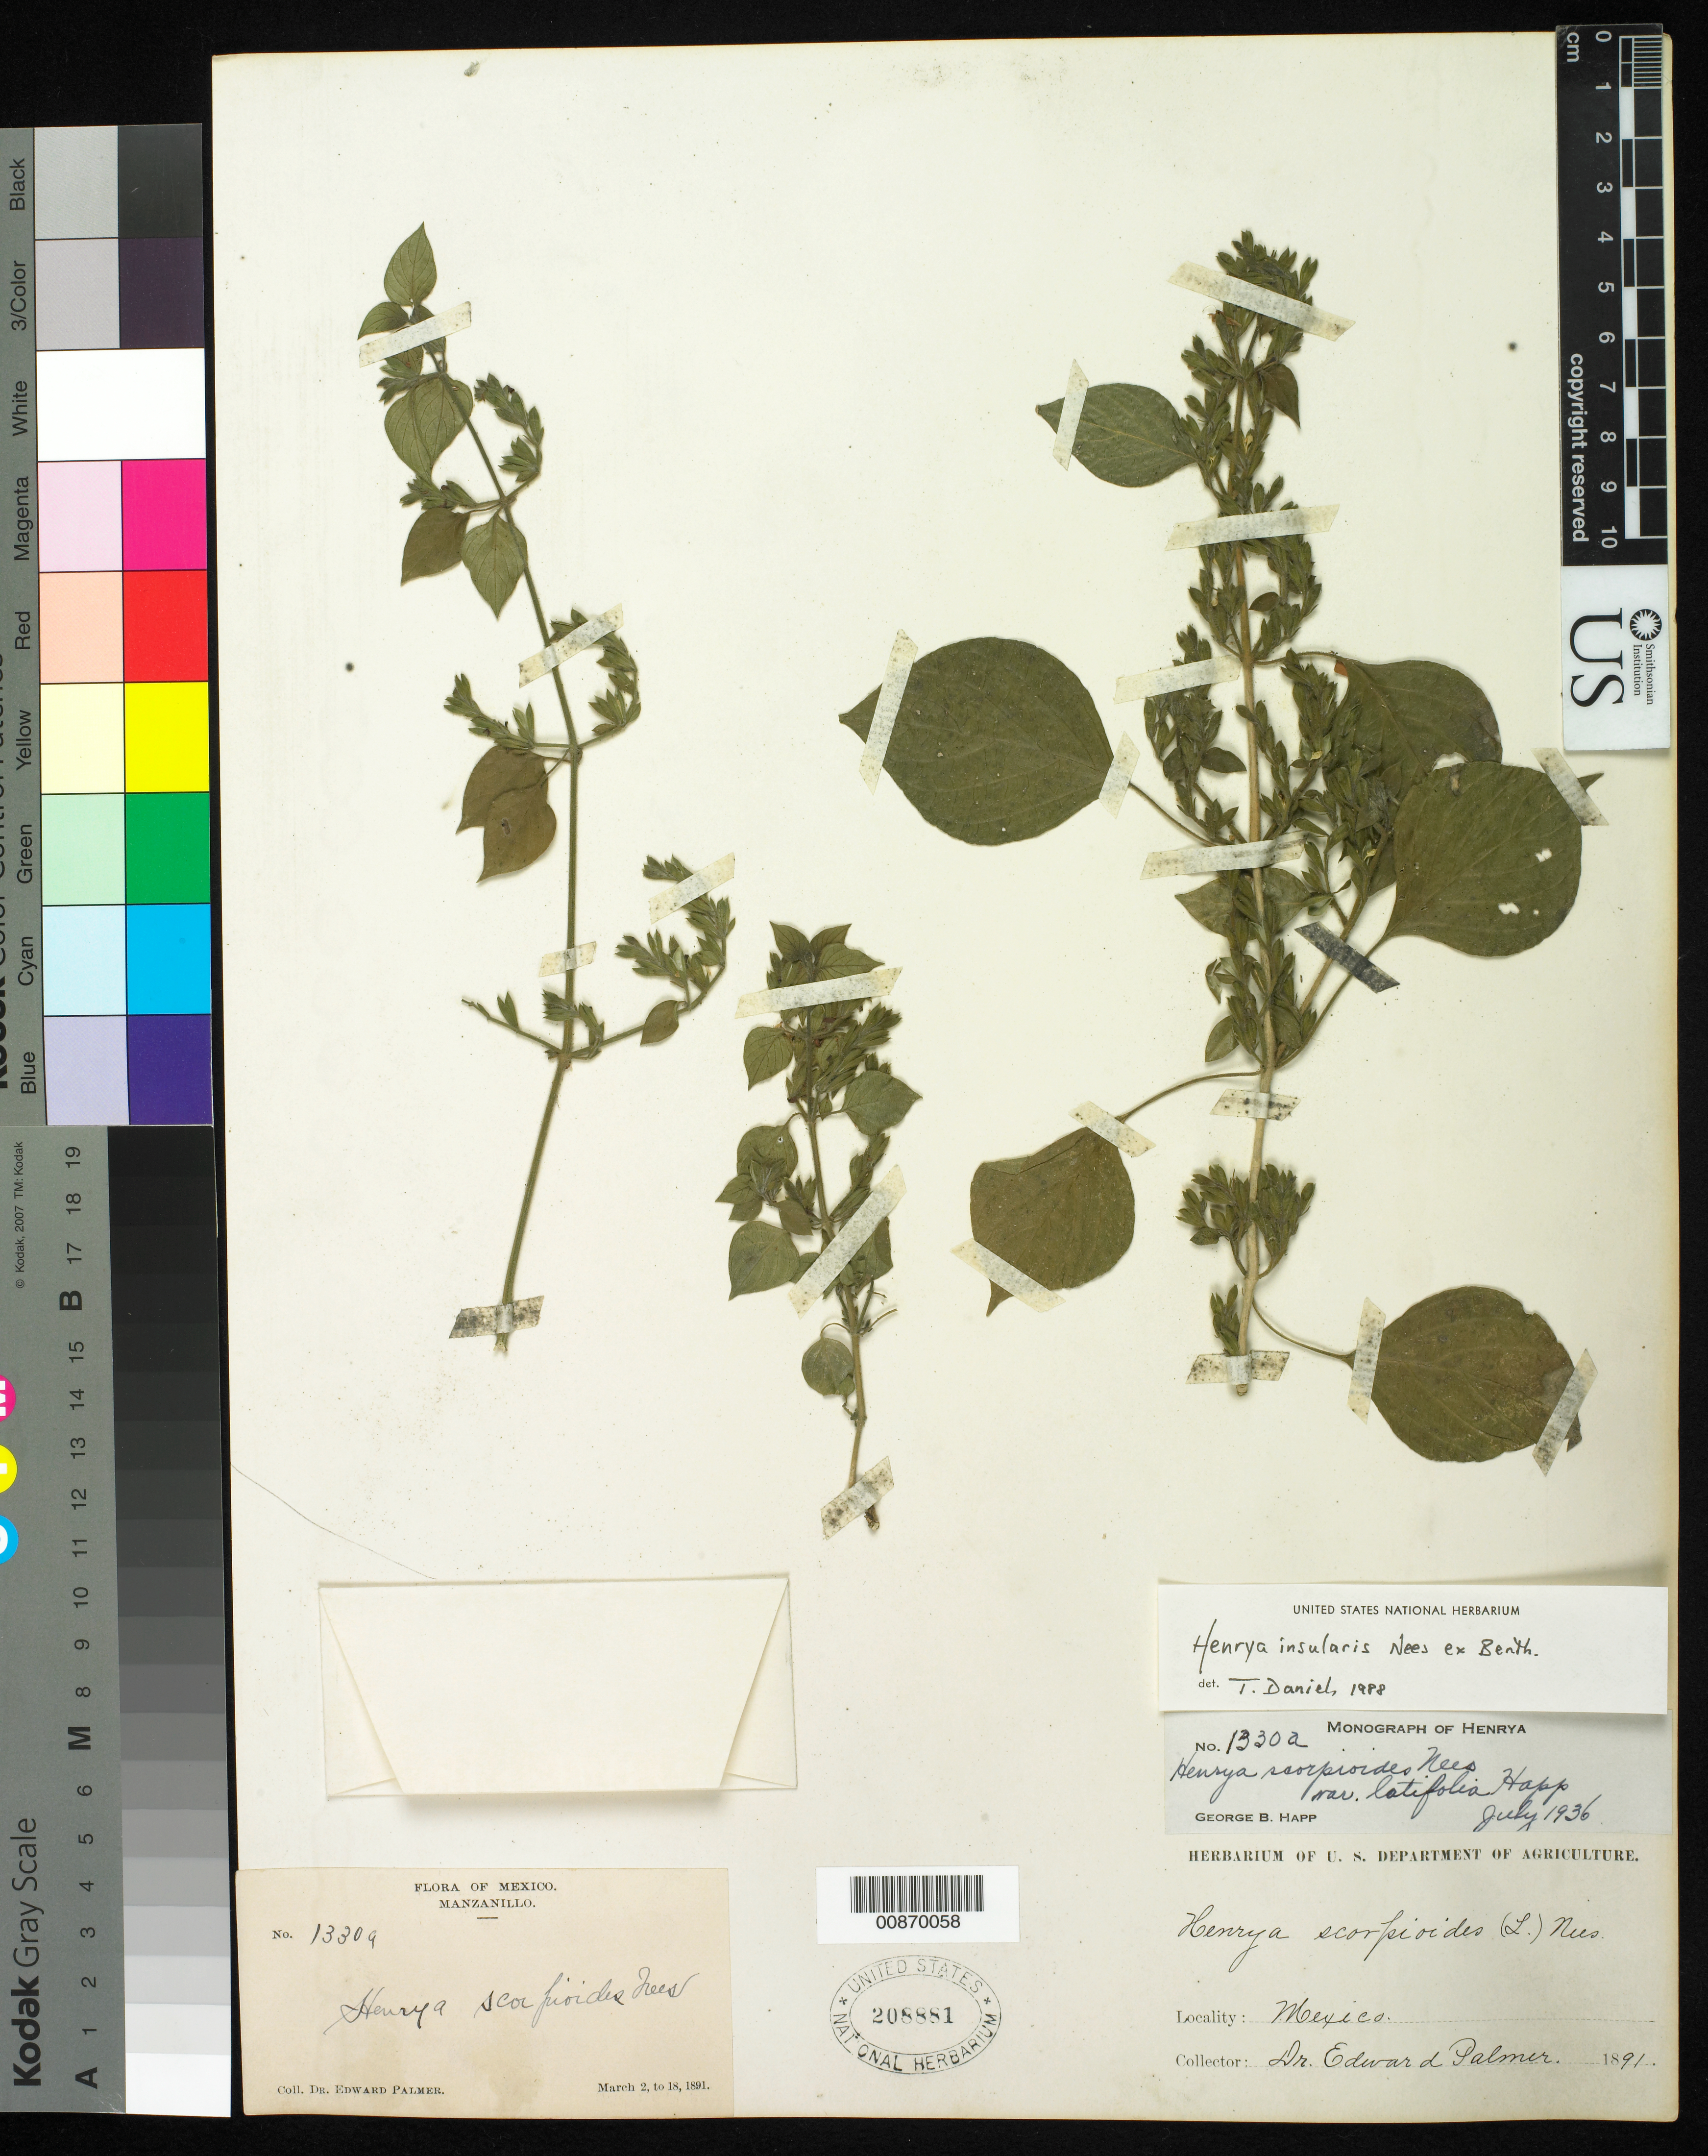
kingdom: Plantae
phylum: Tracheophyta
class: Magnoliopsida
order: Lamiales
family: Acanthaceae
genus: Henrya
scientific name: Henrya insularis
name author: Nees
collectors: E. Palmer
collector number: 1330 a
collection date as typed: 02 Mar 1891 to 18 Mar 1891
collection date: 1891-03-02/1891-03-18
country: Mexico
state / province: Colima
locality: Manzanillo, Colima.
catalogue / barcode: US 208881